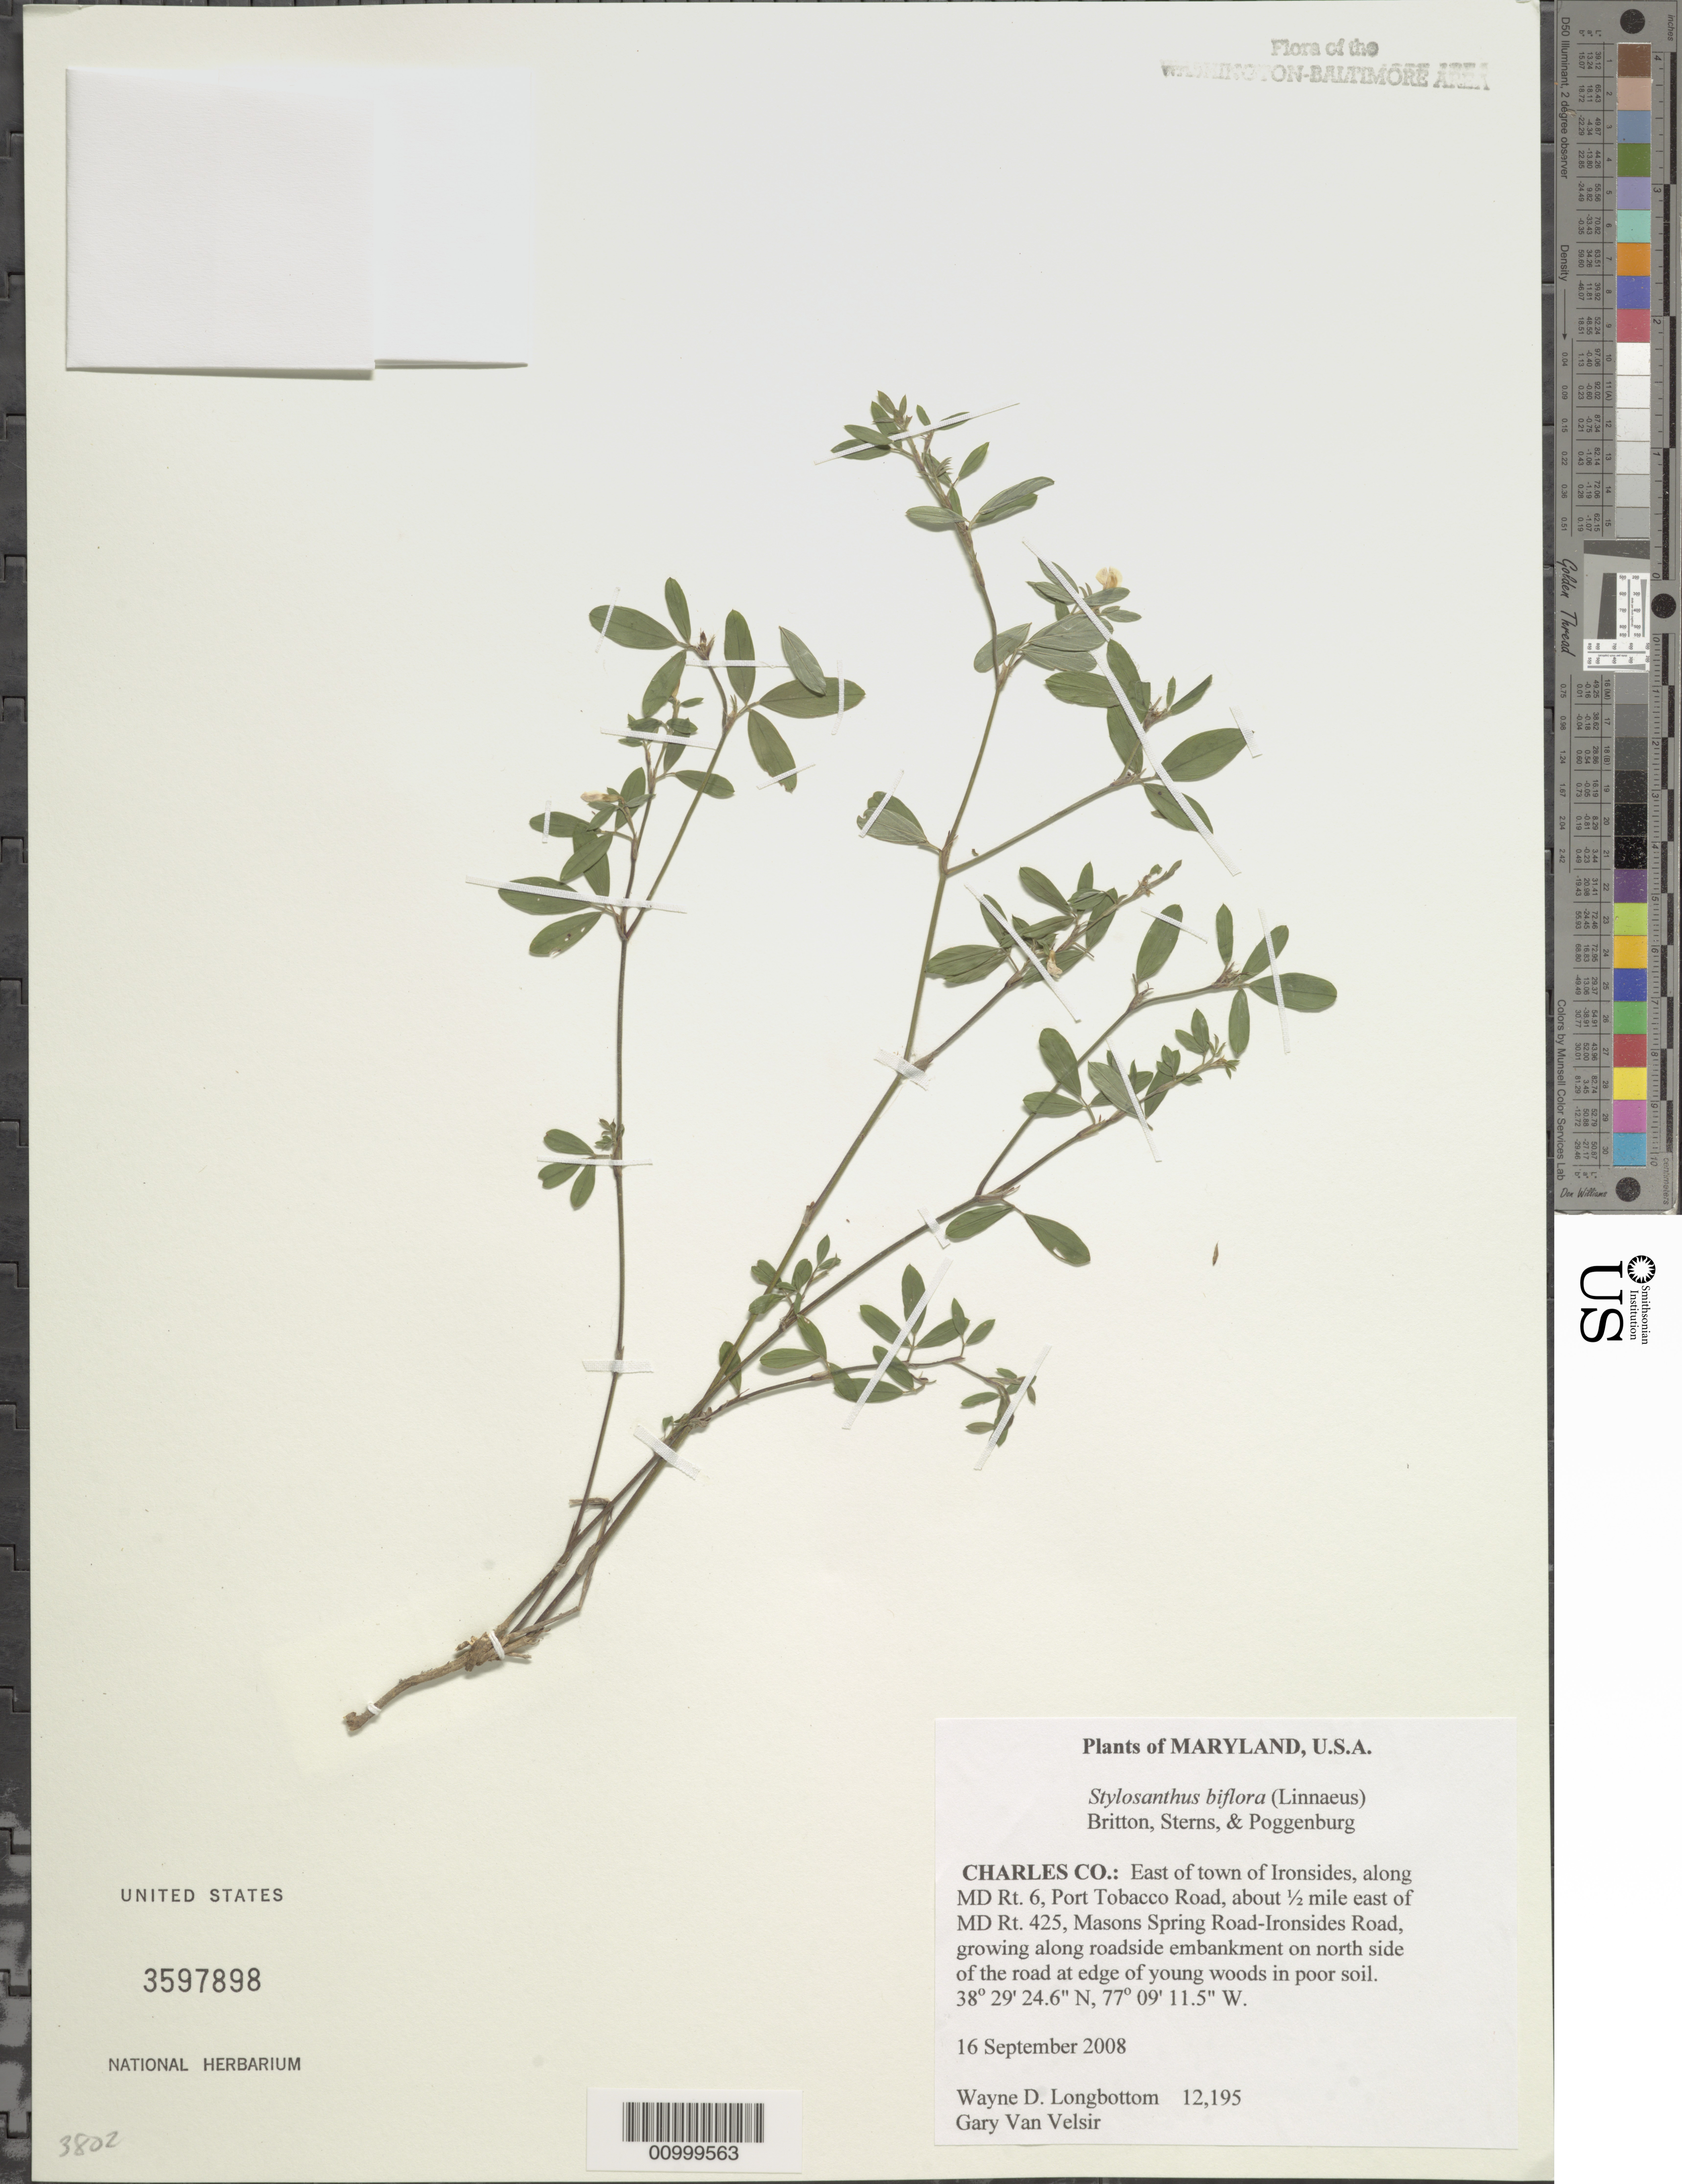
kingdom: Plantae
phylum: Tracheophyta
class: Magnoliopsida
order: Fabales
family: Fabaceae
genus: Stylosanthes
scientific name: Stylosanthes biflora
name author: (L.) Britton et al.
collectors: W. D. Longbottom & G. Van Velsir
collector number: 12195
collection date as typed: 16 Sep 2008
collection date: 2008-09-16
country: United States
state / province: Maryland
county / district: Charles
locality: East of town of Ironsides, along MD Rt. 6, Port Tobacco Road, about .5 mile east of MD Rt.425, Mason Spring Road - Ironsides Road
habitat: growing along roadside embankment on north side of the road at edge of young woods in poor soil.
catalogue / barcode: US 3597898